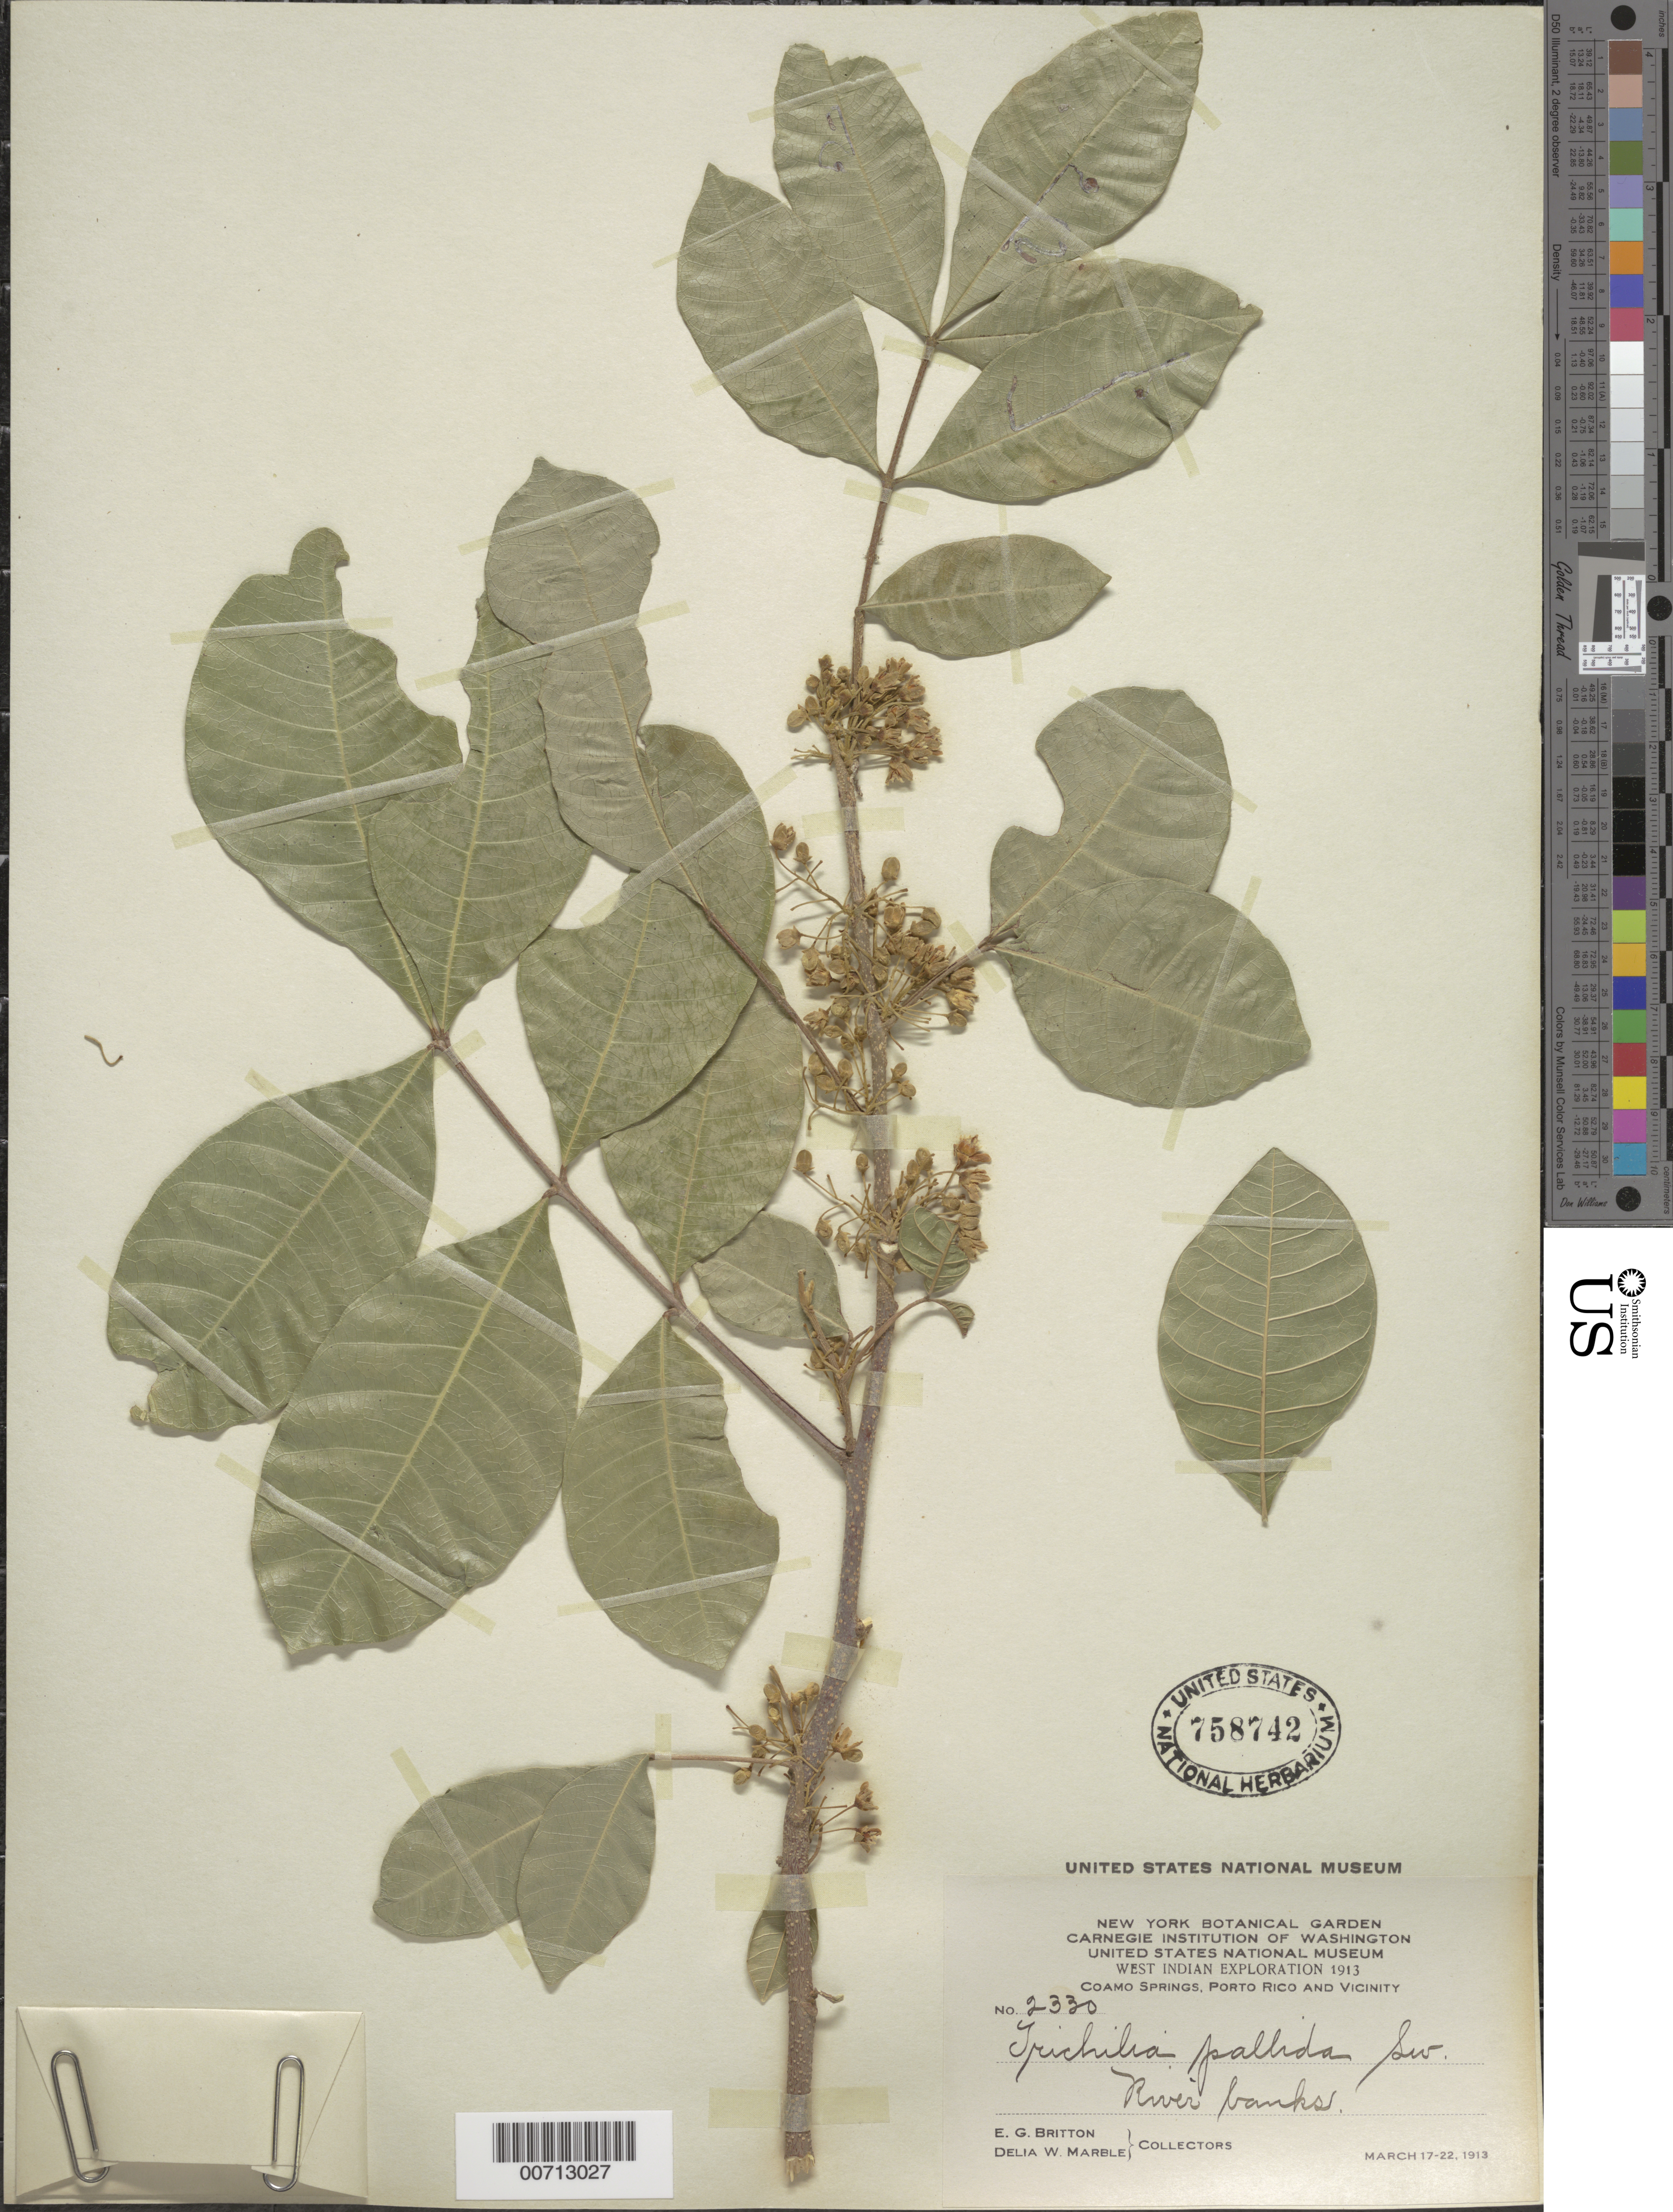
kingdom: Plantae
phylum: Tracheophyta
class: Magnoliopsida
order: Sapindales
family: Meliaceae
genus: Trichilia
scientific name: Trichilia pallida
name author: Sw.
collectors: E. G. Britton & D. W. Marble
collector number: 2330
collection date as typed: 17 Mar 1913 to 22 Mar 1913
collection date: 1913-03-17/1913-03-22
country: Puerto Rico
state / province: Coamo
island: Greater Antilles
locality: Coamo Springs, vic of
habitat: River banks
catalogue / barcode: US 758742